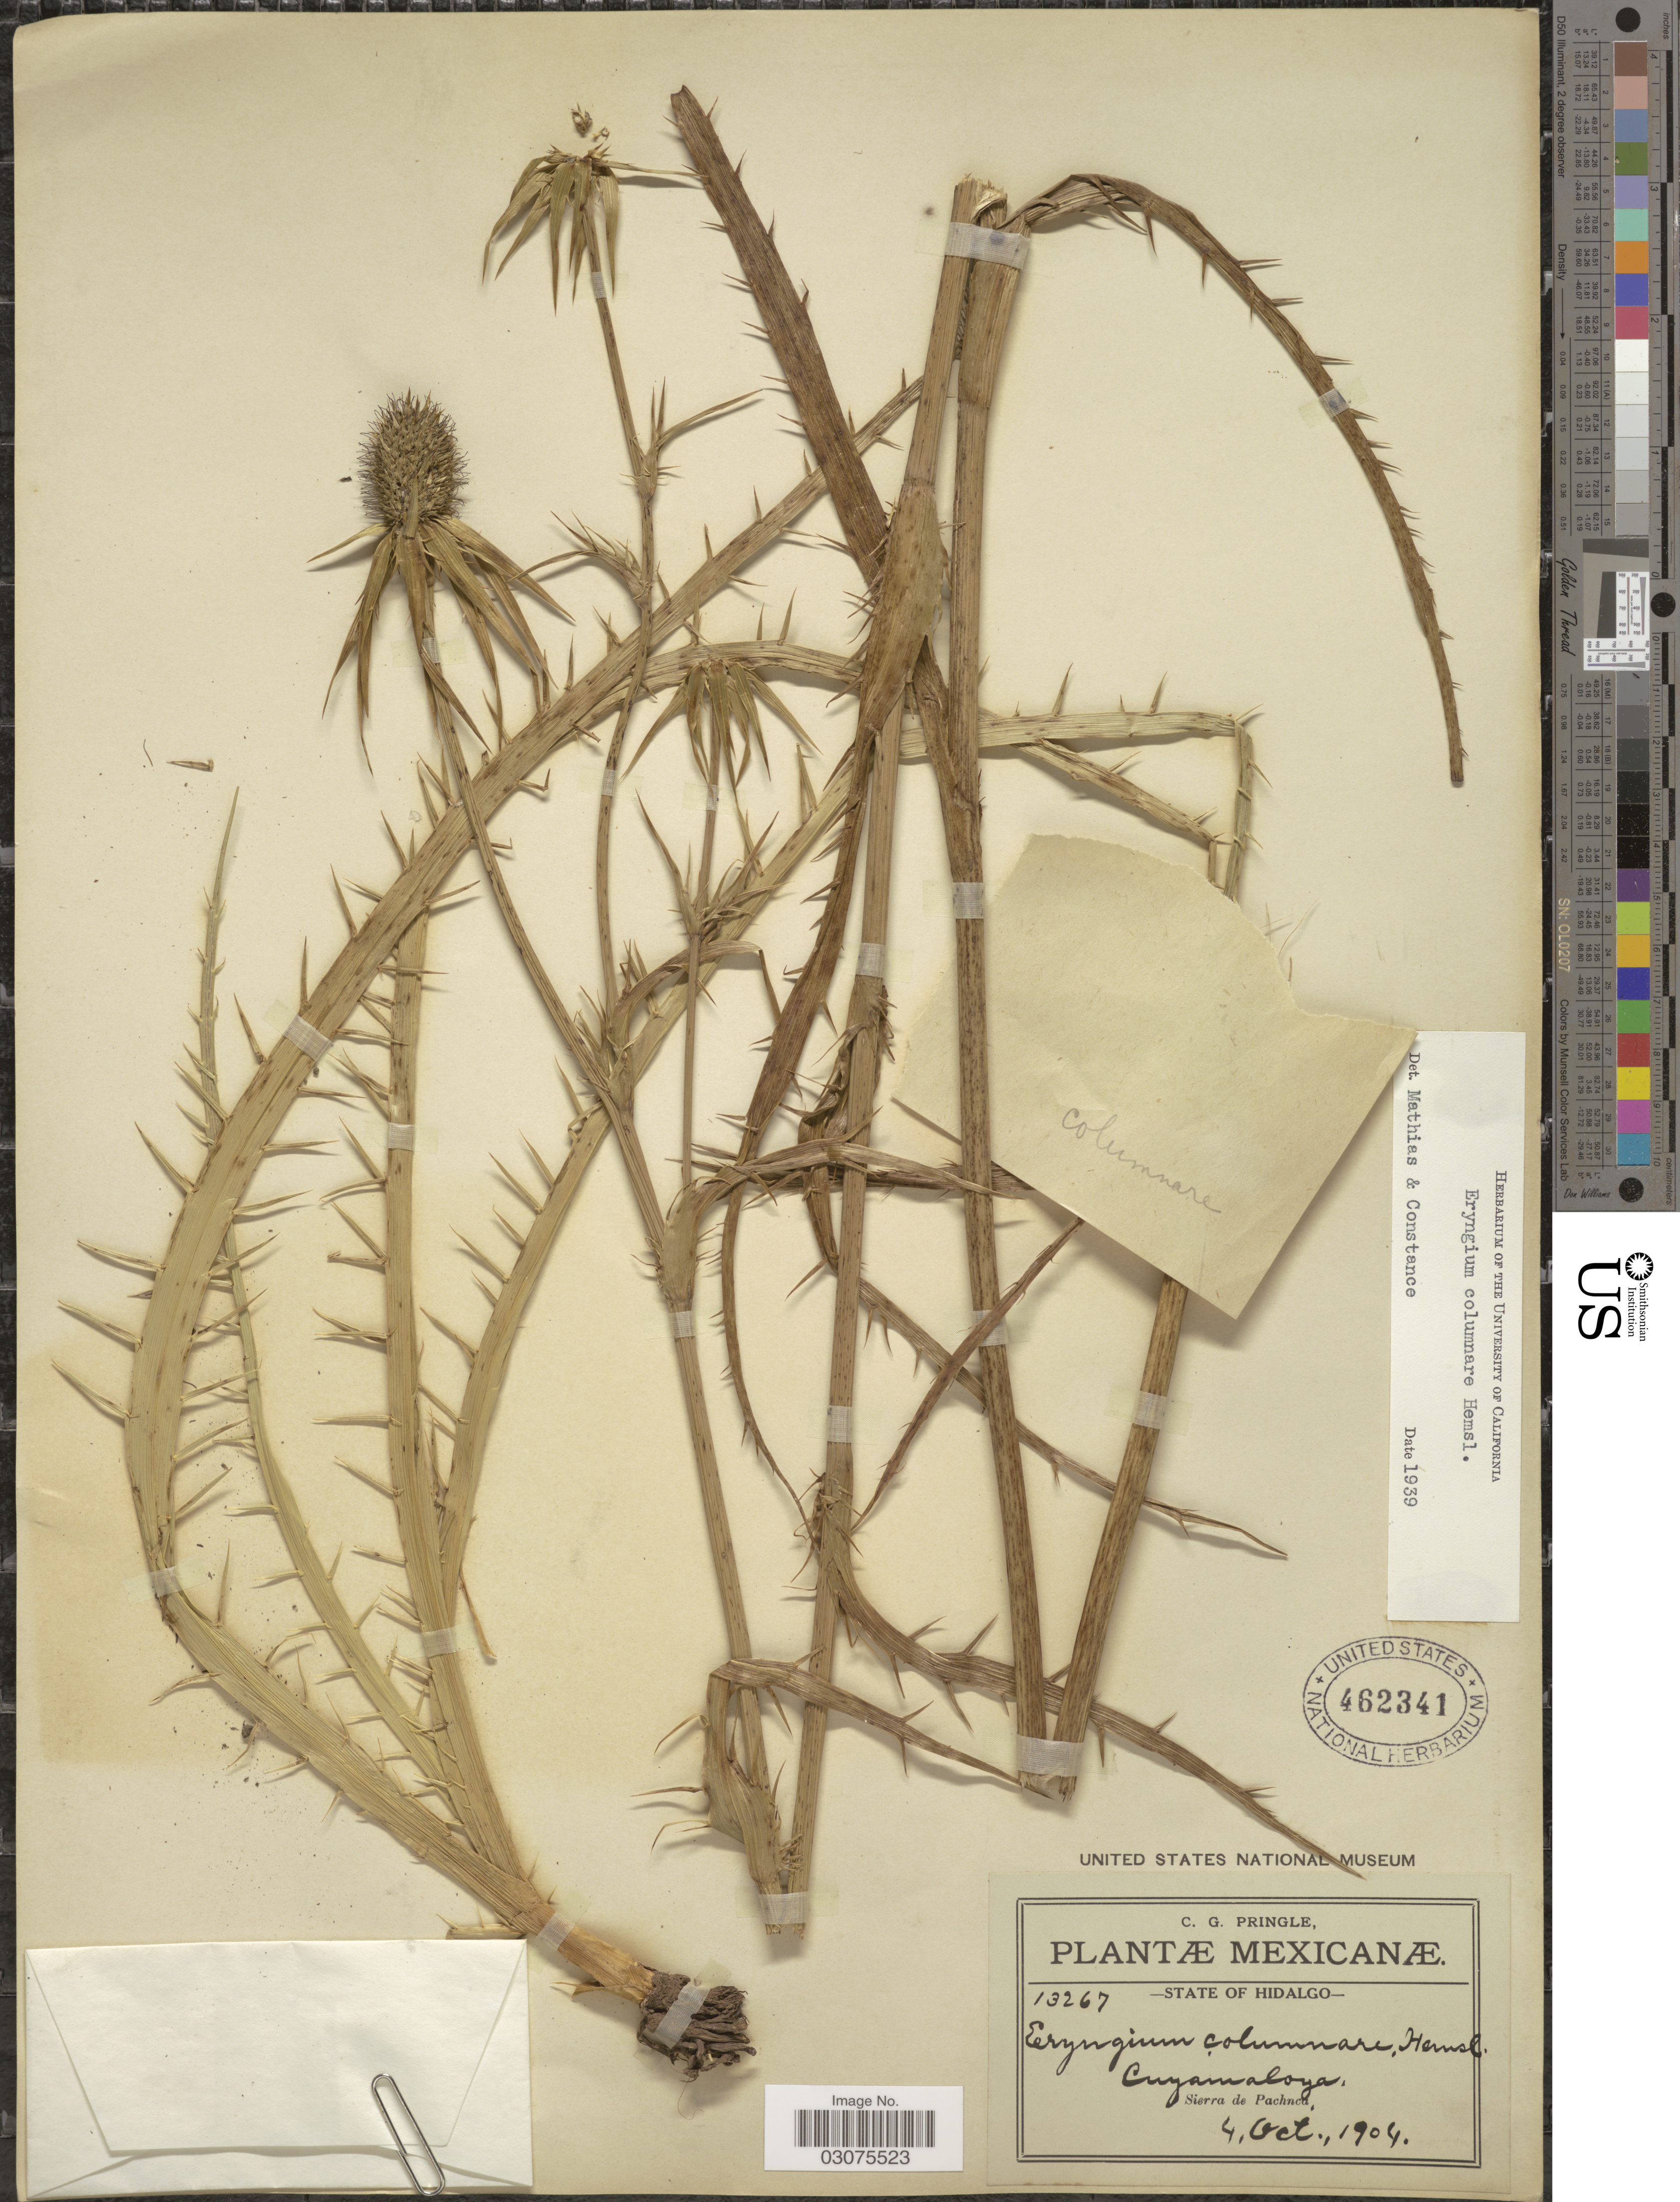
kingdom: Plantae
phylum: Tracheophyta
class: Magnoliopsida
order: Apiales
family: Apiaceae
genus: Eryngium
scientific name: Eryngium columnare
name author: Hemsl.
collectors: C. G. Pringle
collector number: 13267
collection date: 1904-10-04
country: Mexico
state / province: Hidalgo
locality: Cuyamaloya, Sierra de Pachnca.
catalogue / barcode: US 462341